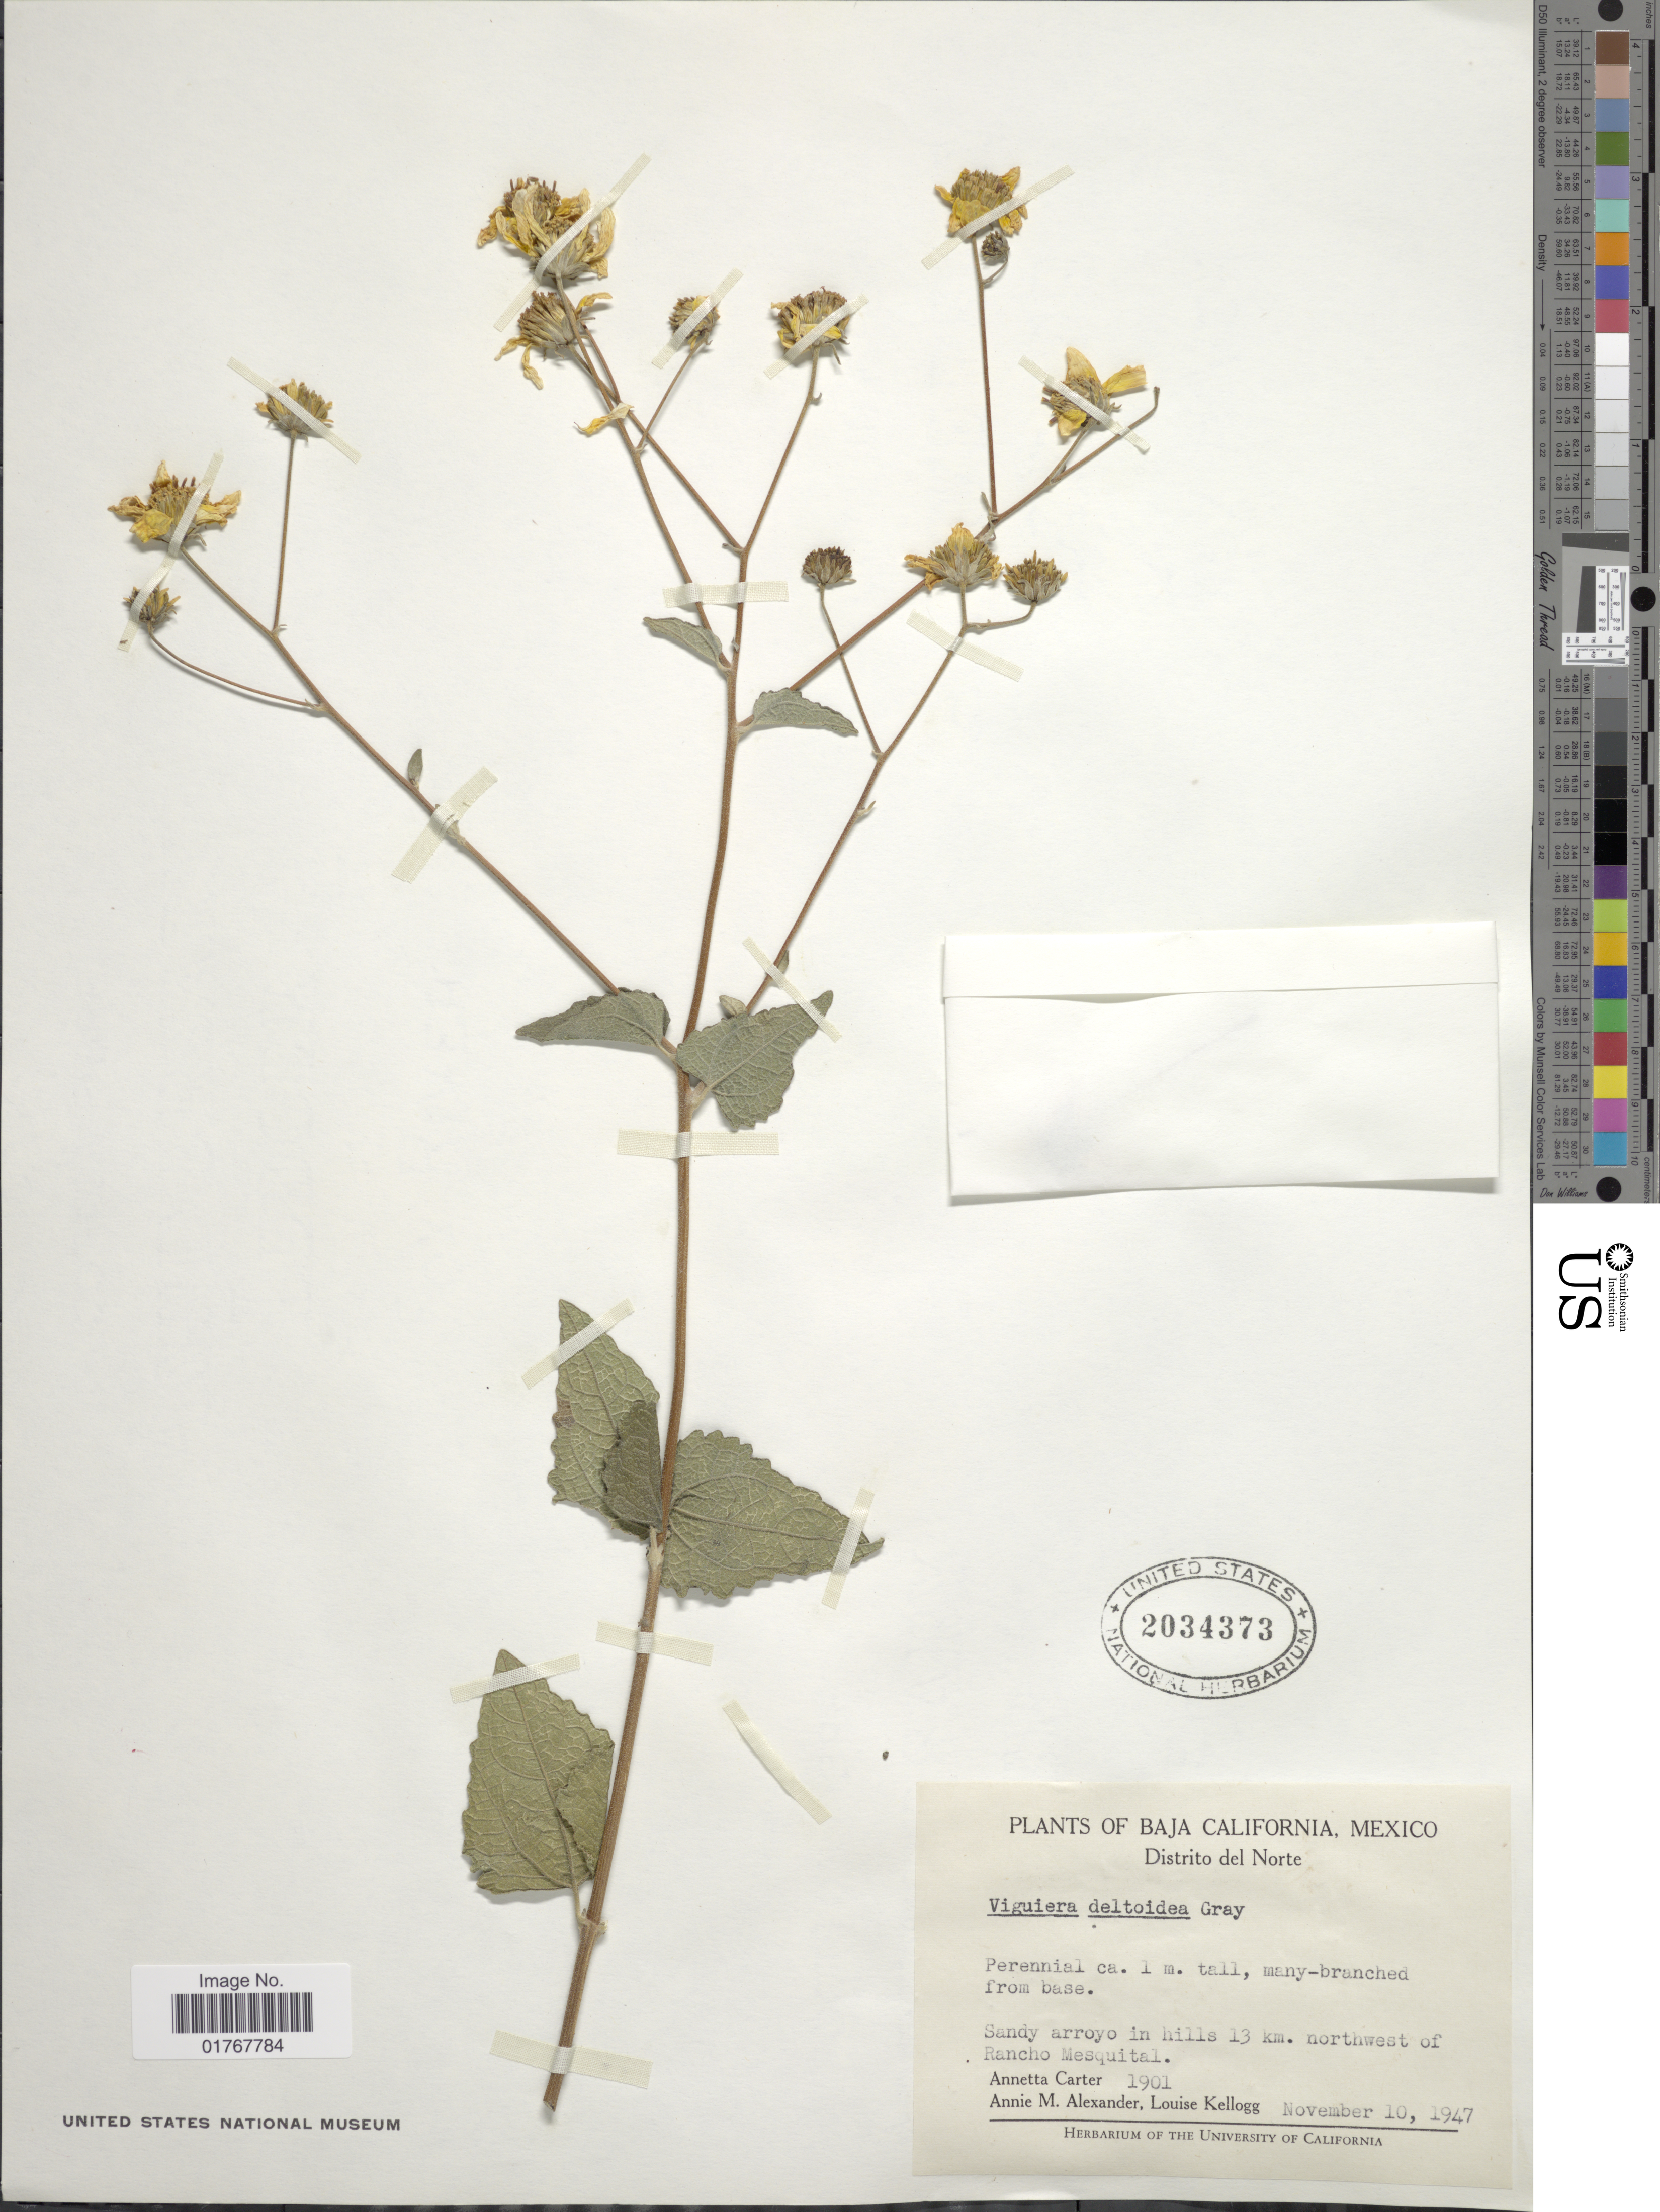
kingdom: Plantae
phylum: Tracheophyta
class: Magnoliopsida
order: Asterales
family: Asteraceae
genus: Viguiera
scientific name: Viguiera deltoidea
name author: A. Gray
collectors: A. Carter, A. M. Alexander & L. Kellogg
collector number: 1901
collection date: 1947-11-10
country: Mexico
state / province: Baja California Sur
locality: Distrito del Norte, Sandy arroyo in hills 13 km. northwest of Rancho Mesquital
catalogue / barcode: US 2034373